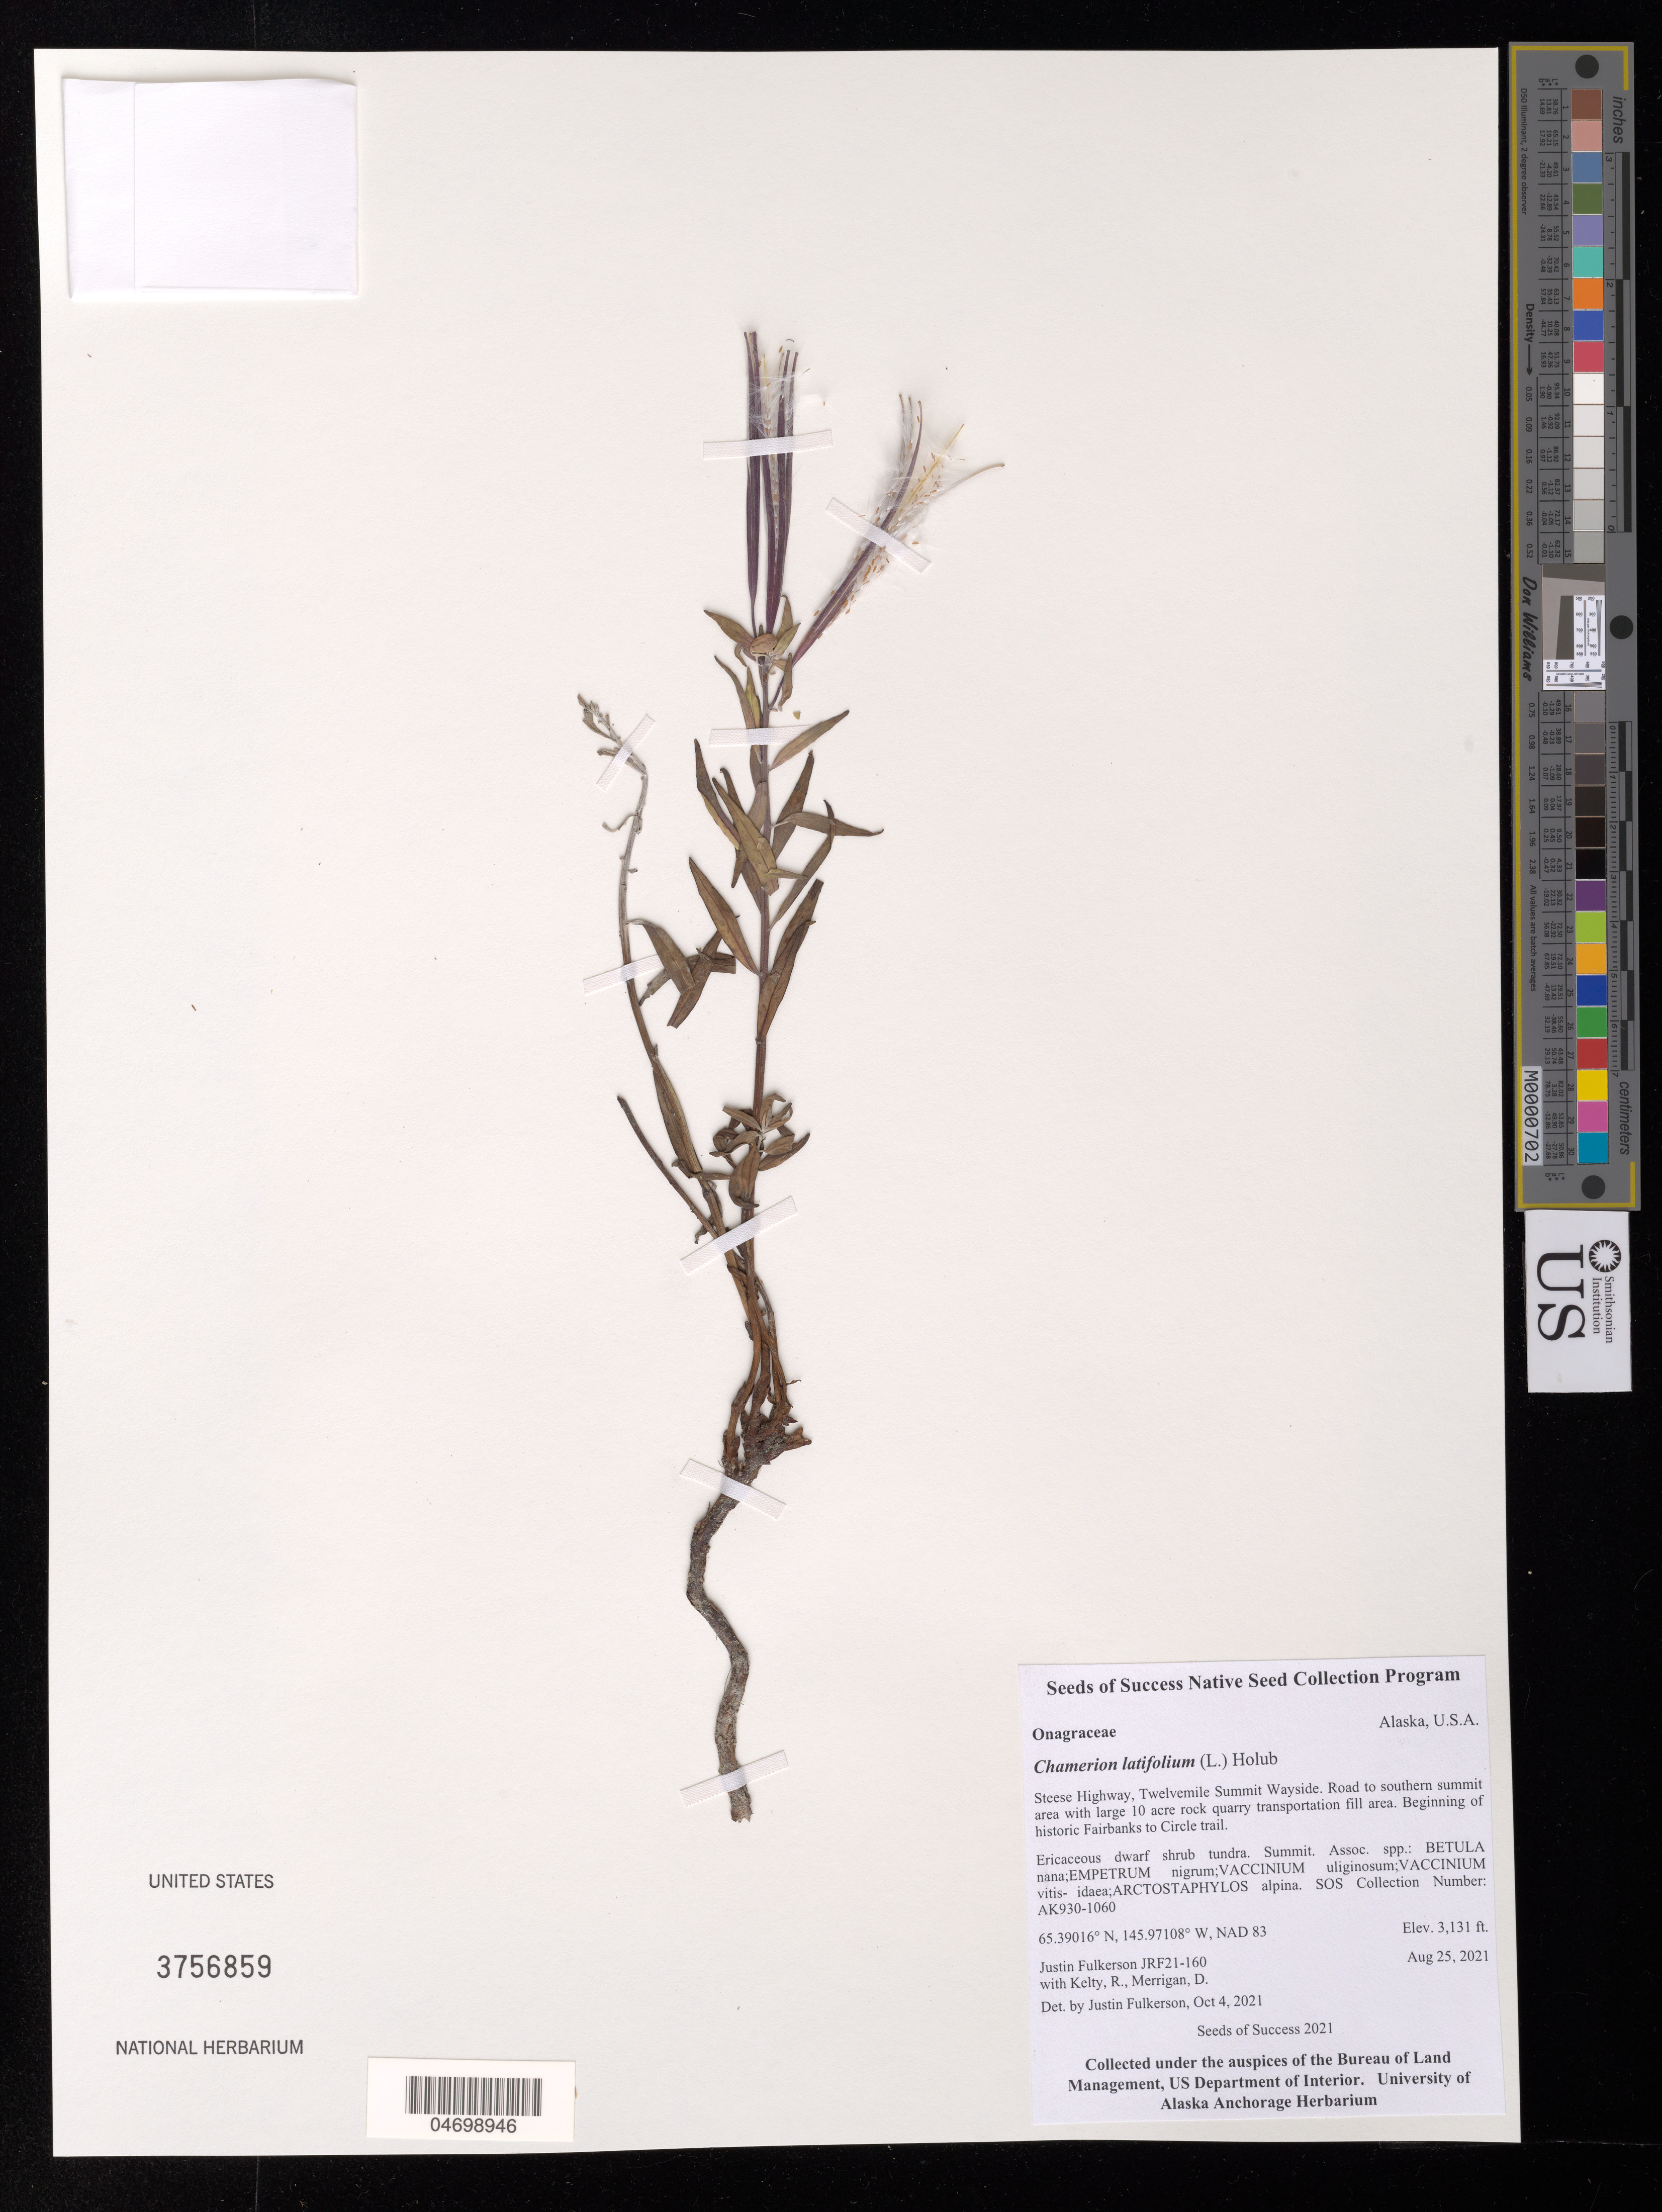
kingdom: Plantae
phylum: Tracheophyta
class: Magnoliopsida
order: Myrtales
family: Onagraceae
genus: Chamerion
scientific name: Chamerion latifolium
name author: (L.) Holub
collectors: J. Fulkerson, R. Kelty & D. Merrigan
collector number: AK930-1060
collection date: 2021-08-25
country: United States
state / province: Alaska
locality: Steese Hwy, 12 mile summit wayside. Beginning of historic Fairbanks to Circle trail.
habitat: Ericaceous dwarf shrub tundra. Summit. With Betula nana, Empetrum nigrum, Vaccinium vitis-idaea, etc.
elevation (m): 954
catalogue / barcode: US 3756859